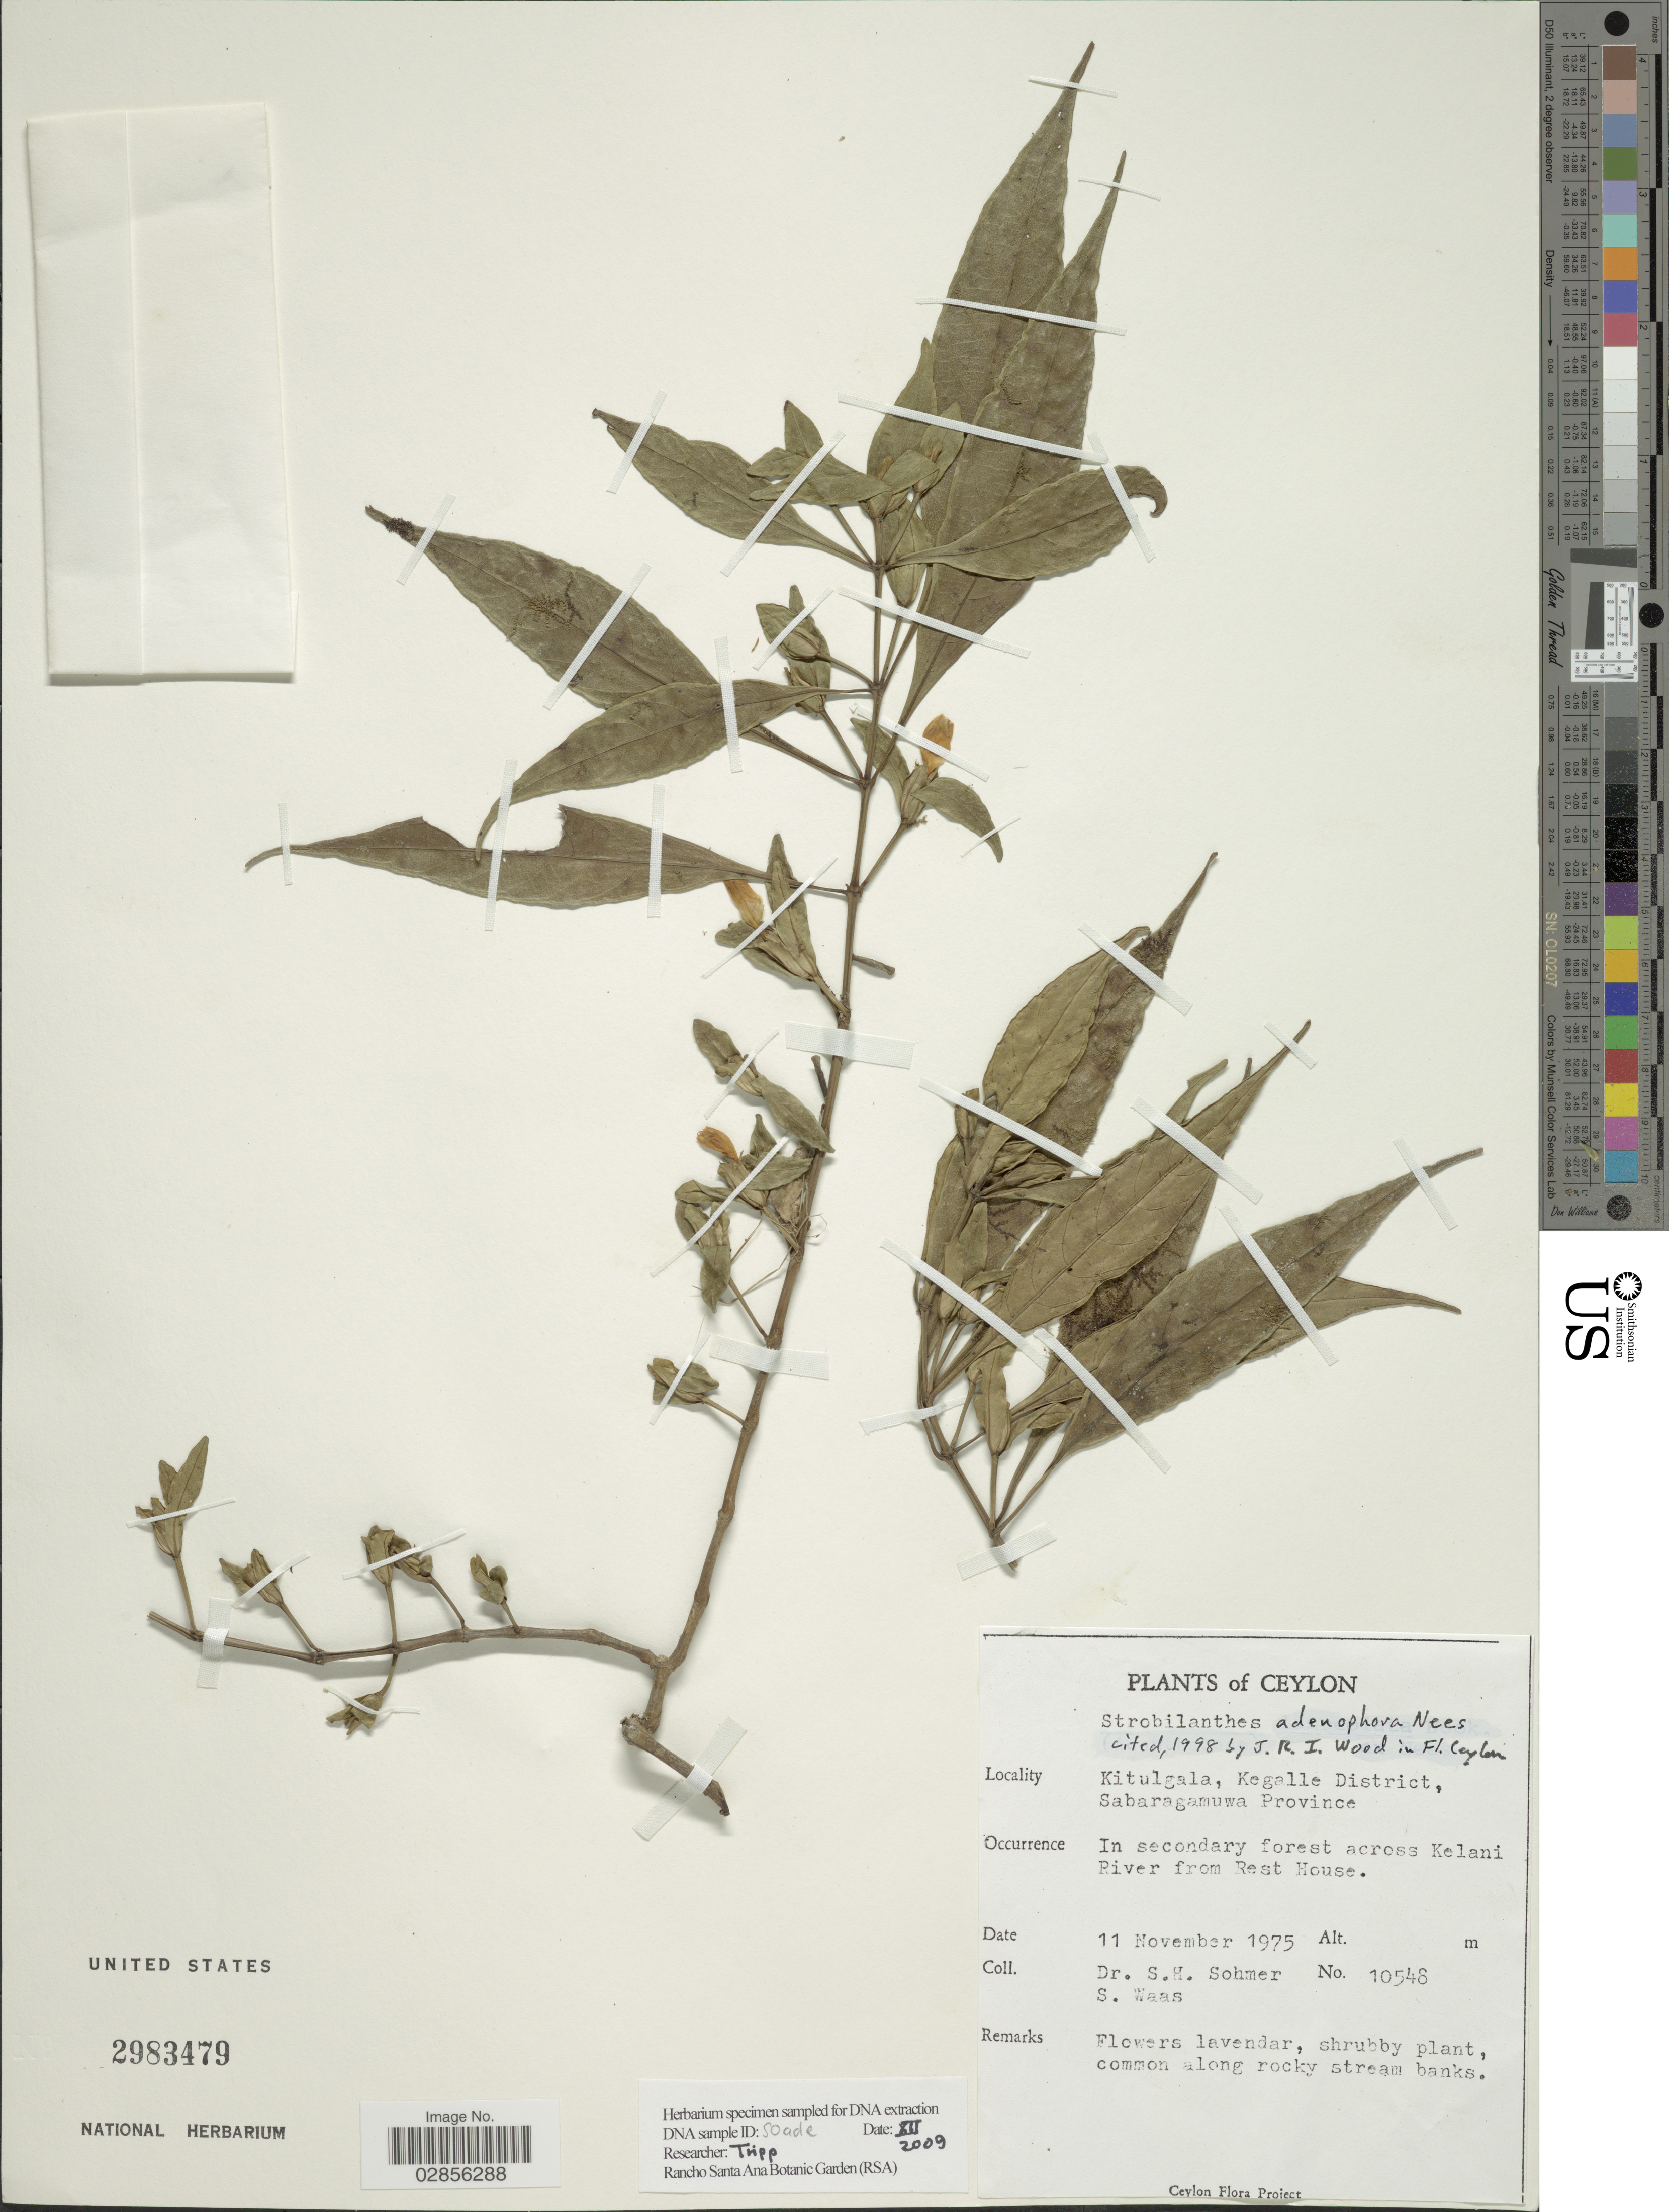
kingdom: Plantae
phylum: Tracheophyta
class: Magnoliopsida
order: Lamiales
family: Acanthaceae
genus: Strobilanthes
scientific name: Strobilanthes adenophora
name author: Bedd.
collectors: S. H. Sohmer & S. Waas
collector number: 10548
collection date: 1975-11-11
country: Sri Lanka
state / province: Sabaragamuwa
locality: Ceylon. Kitulgala, Kegalle District. In secondary forest across Kelani River from Rest House.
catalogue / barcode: US 2983479